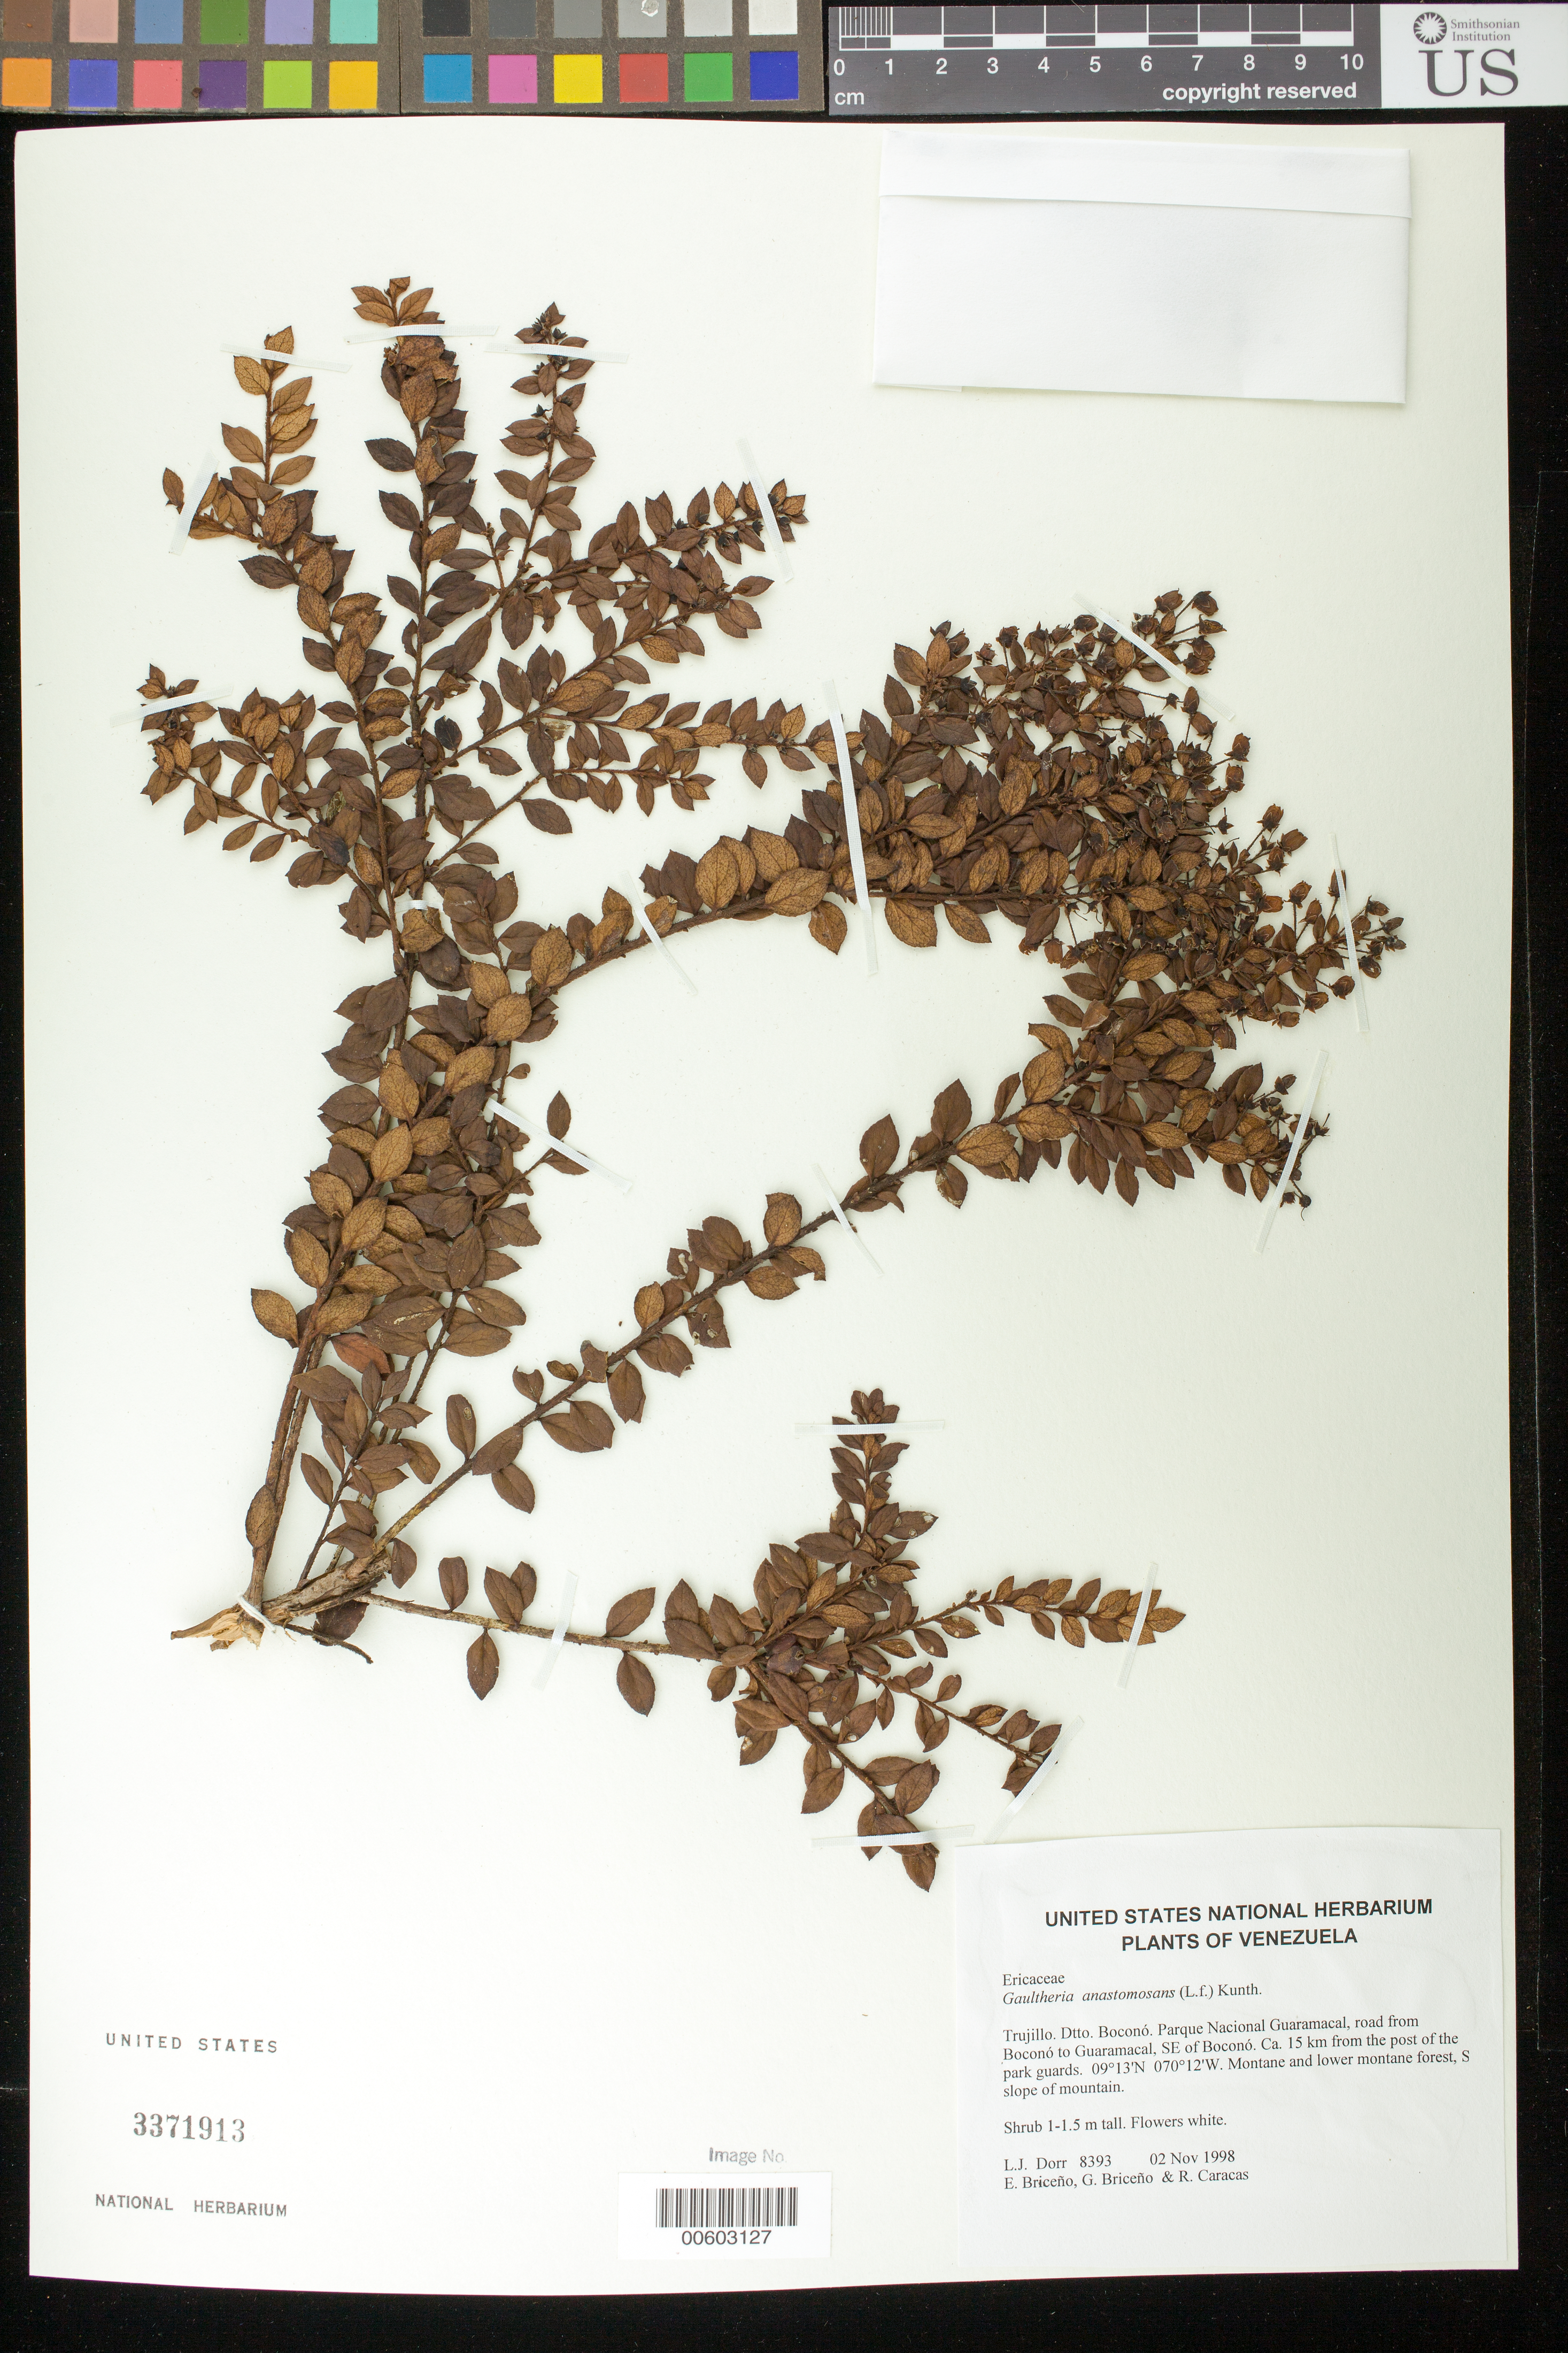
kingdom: Plantae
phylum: Tracheophyta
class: Magnoliopsida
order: Ericales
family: Ericaceae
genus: Gaultheria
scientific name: Gaultheria anastomosans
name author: (L. f.) Kunth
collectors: L. J. Dorr, E. Briceño, G. Briceño & R. Caracas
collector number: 8393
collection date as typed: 02 Nov 1998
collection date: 1998-11-02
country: Venezuela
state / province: Trujillo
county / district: Boconó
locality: Parque Nacional Guaramacal, road from Boconó to Guaramacal, SE of Boconó, ca. 15 km from the post of the park guards.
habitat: Montane and lower montane forest, S slope of mountain.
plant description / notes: CTES, F, PORT, US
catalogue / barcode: US 3371913